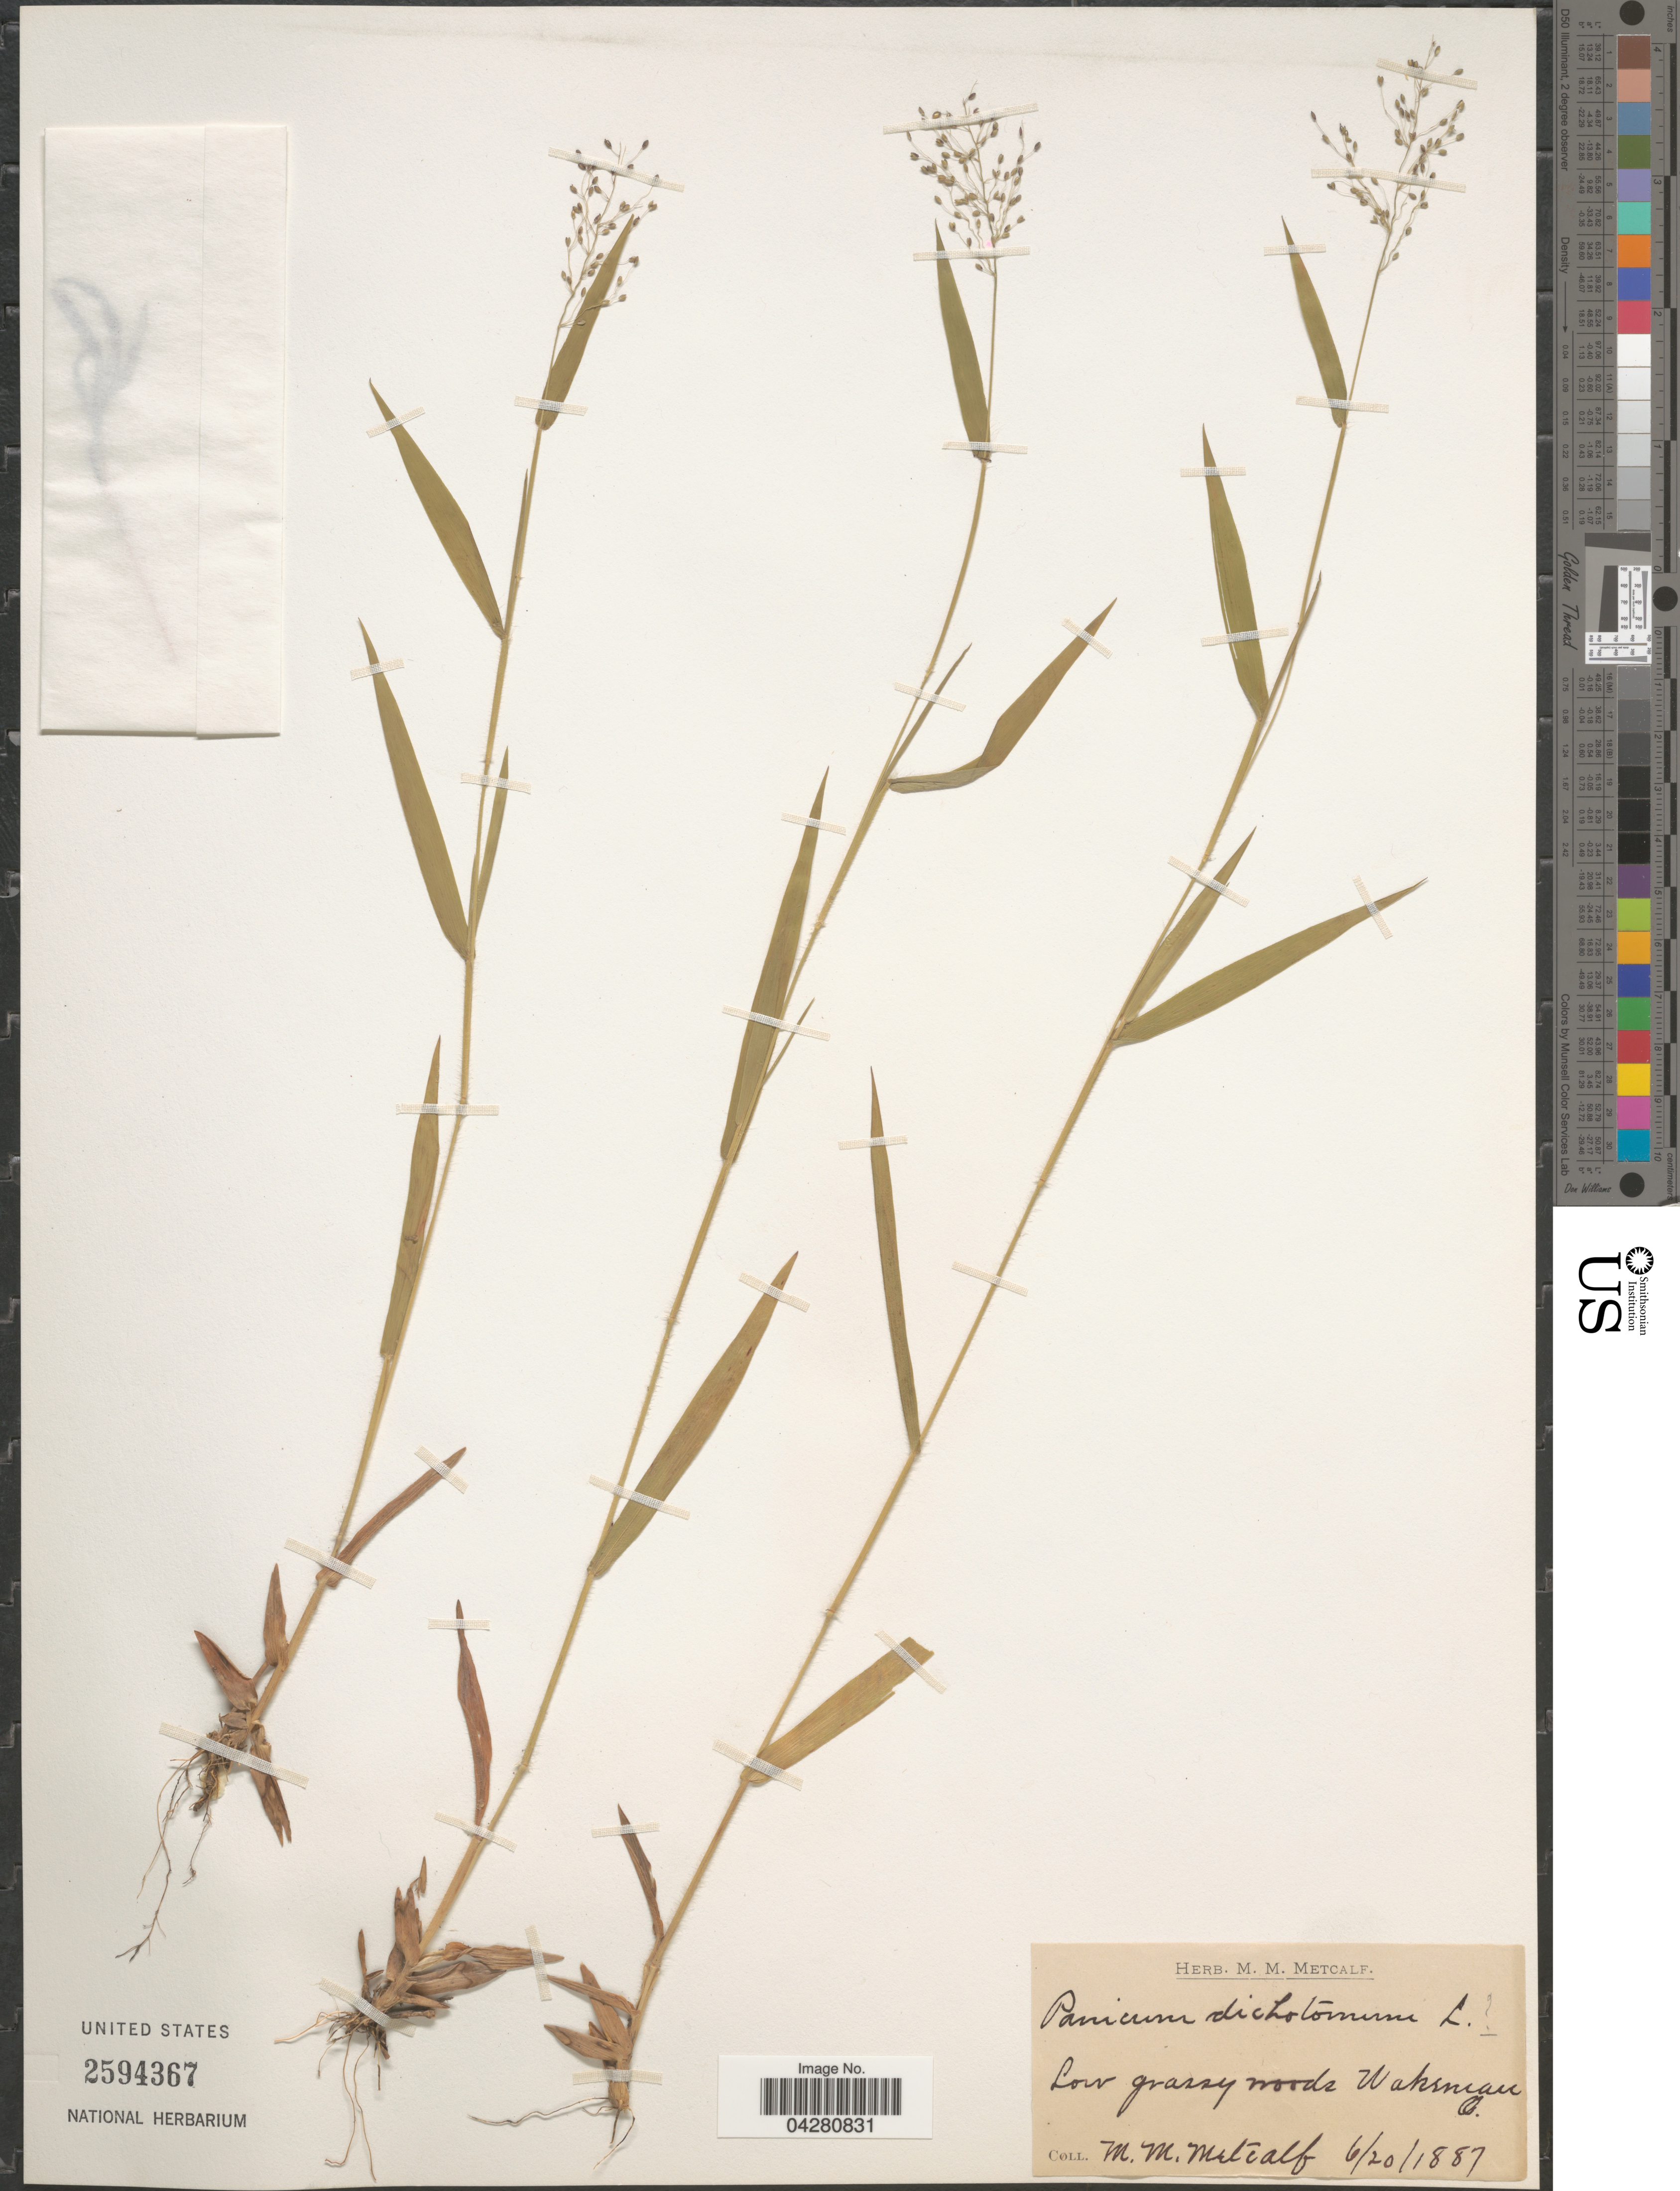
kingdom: Plantae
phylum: Tracheophyta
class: Liliopsida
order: Poales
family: Poaceae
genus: Dichanthelium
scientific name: Dichanthelium dichotomum var. dichotomum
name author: (L.) Gould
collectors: M. Metcalf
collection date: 1887-06-20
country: United States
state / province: Ohio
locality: Low grassy woods Wakeman.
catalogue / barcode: US 2594367